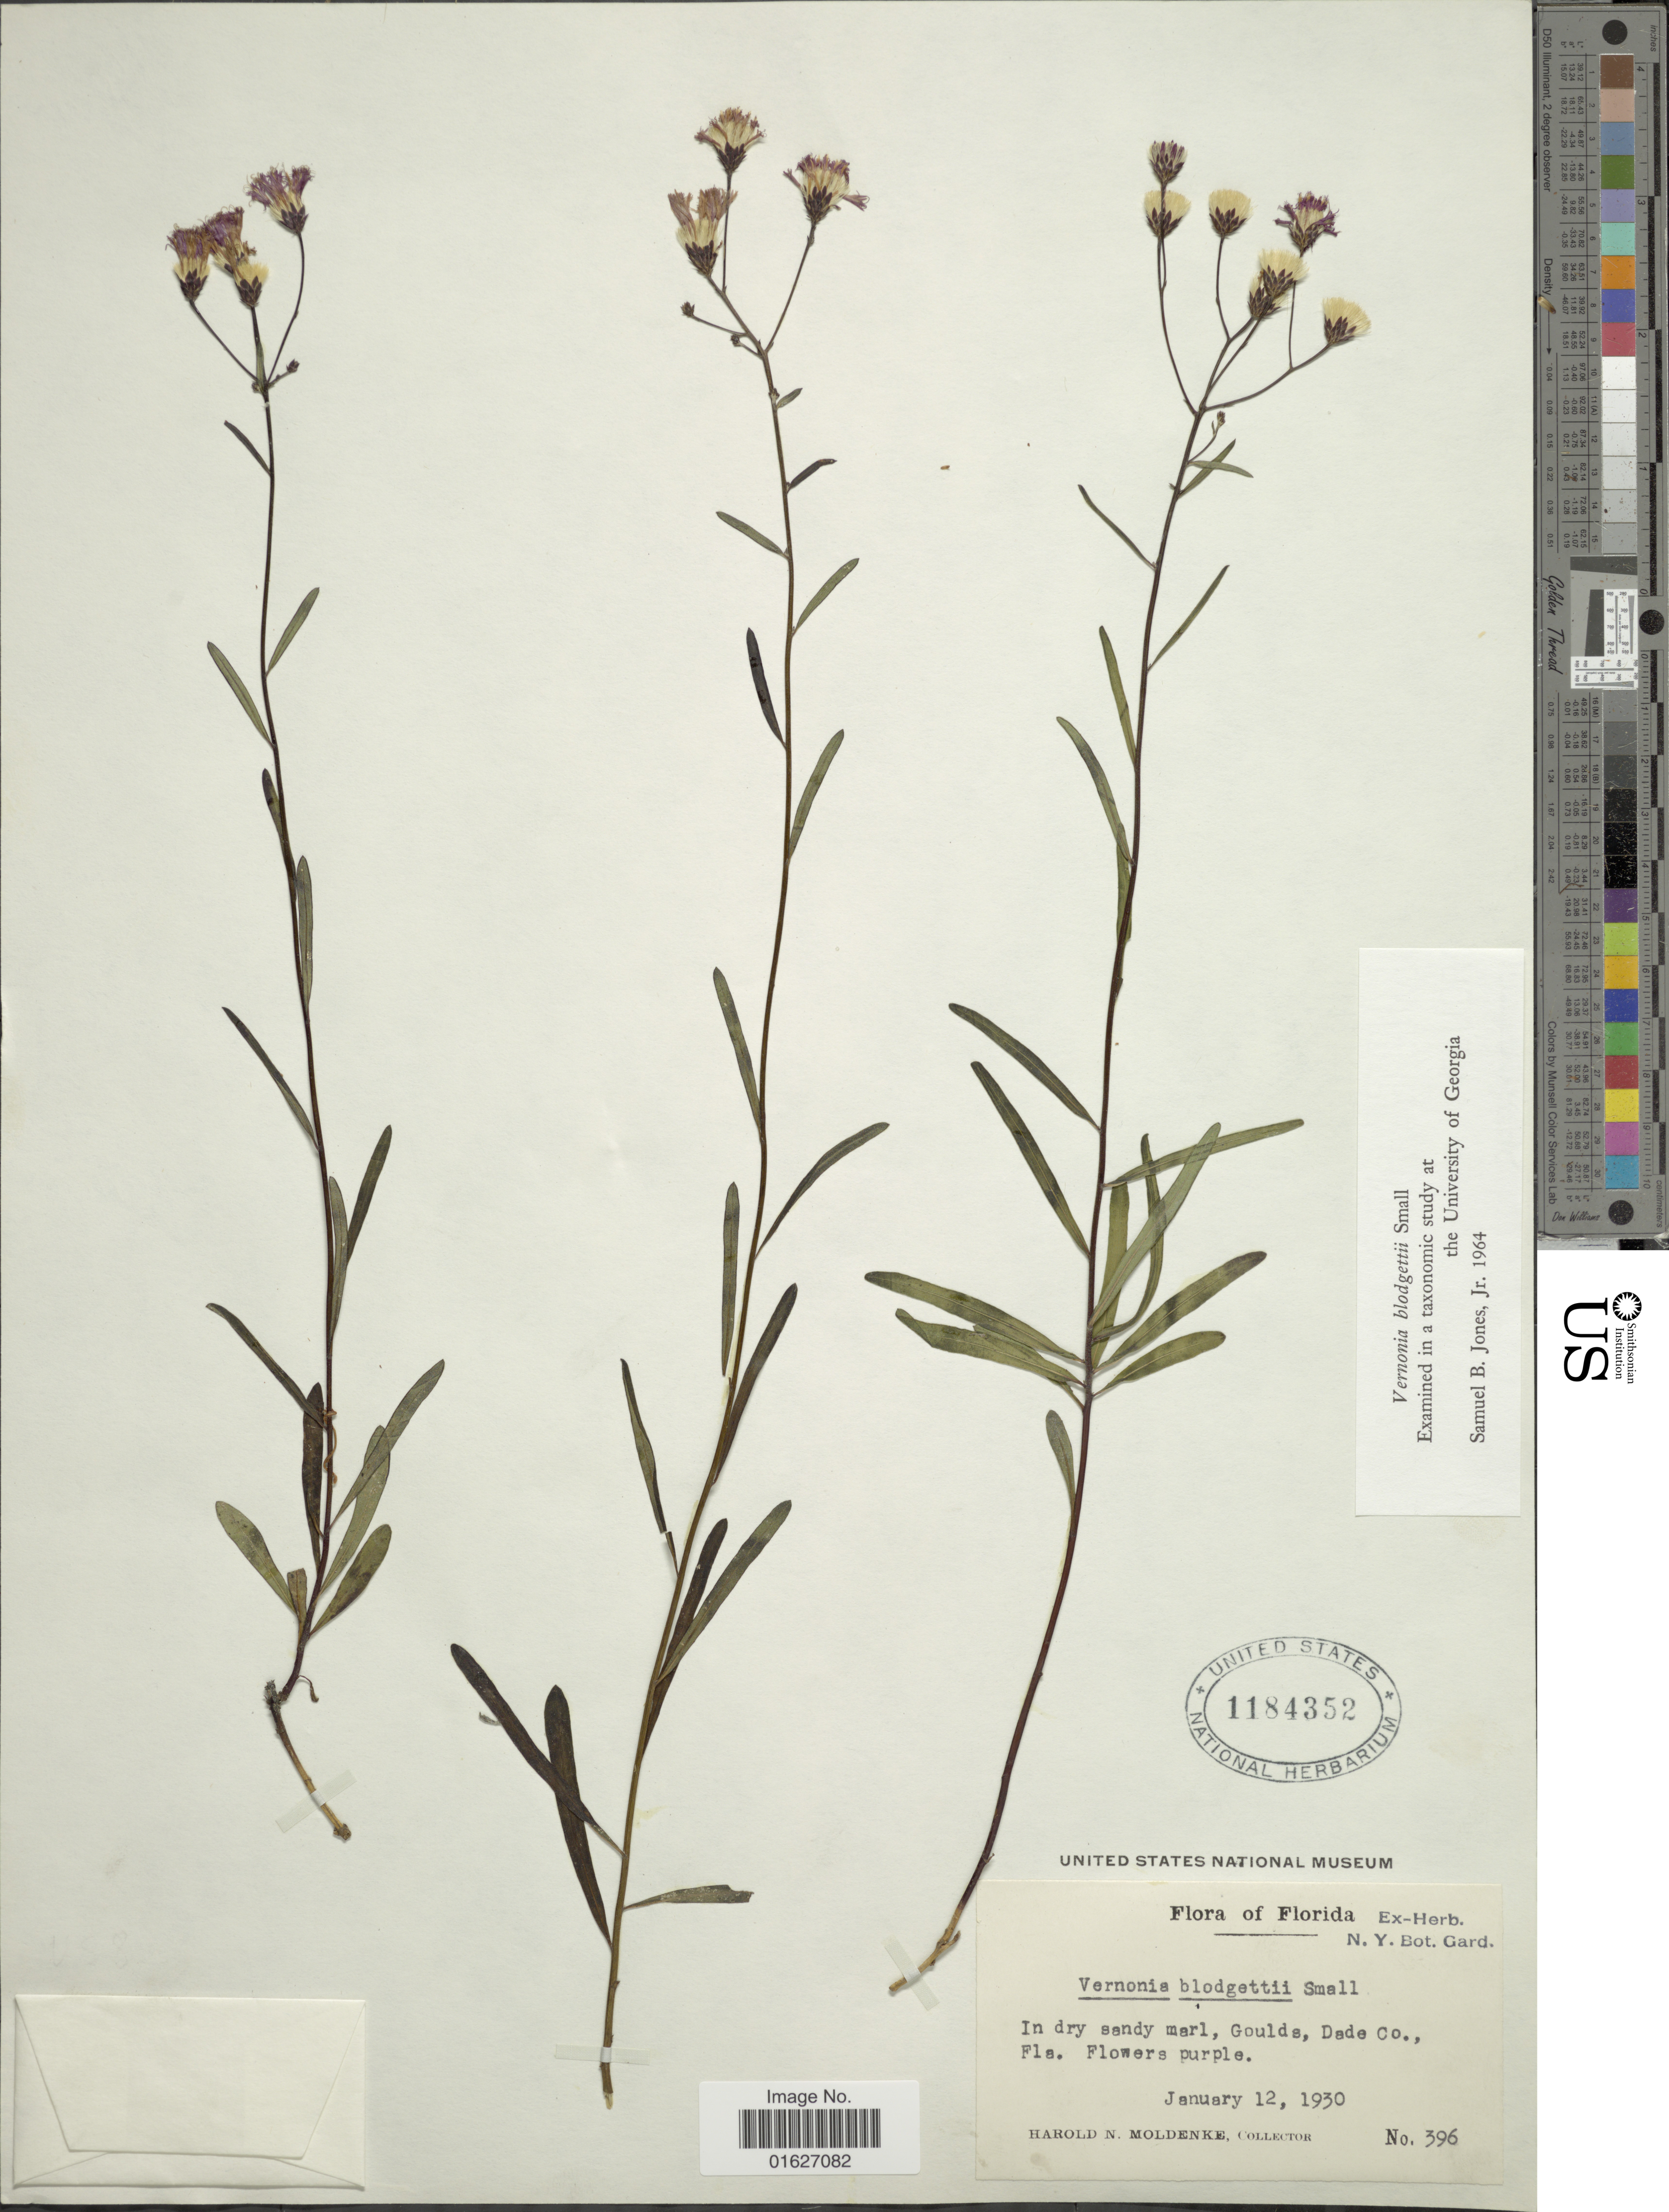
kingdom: Plantae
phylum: Tracheophyta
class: Magnoliopsida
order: Asterales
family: Asteraceae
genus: Vernonia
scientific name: Vernonia blodgettii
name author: Small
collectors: H. N. Moldenke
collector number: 396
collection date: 1930-01-12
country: United States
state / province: Florida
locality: Goudls, Dade Co.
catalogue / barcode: US 1184352